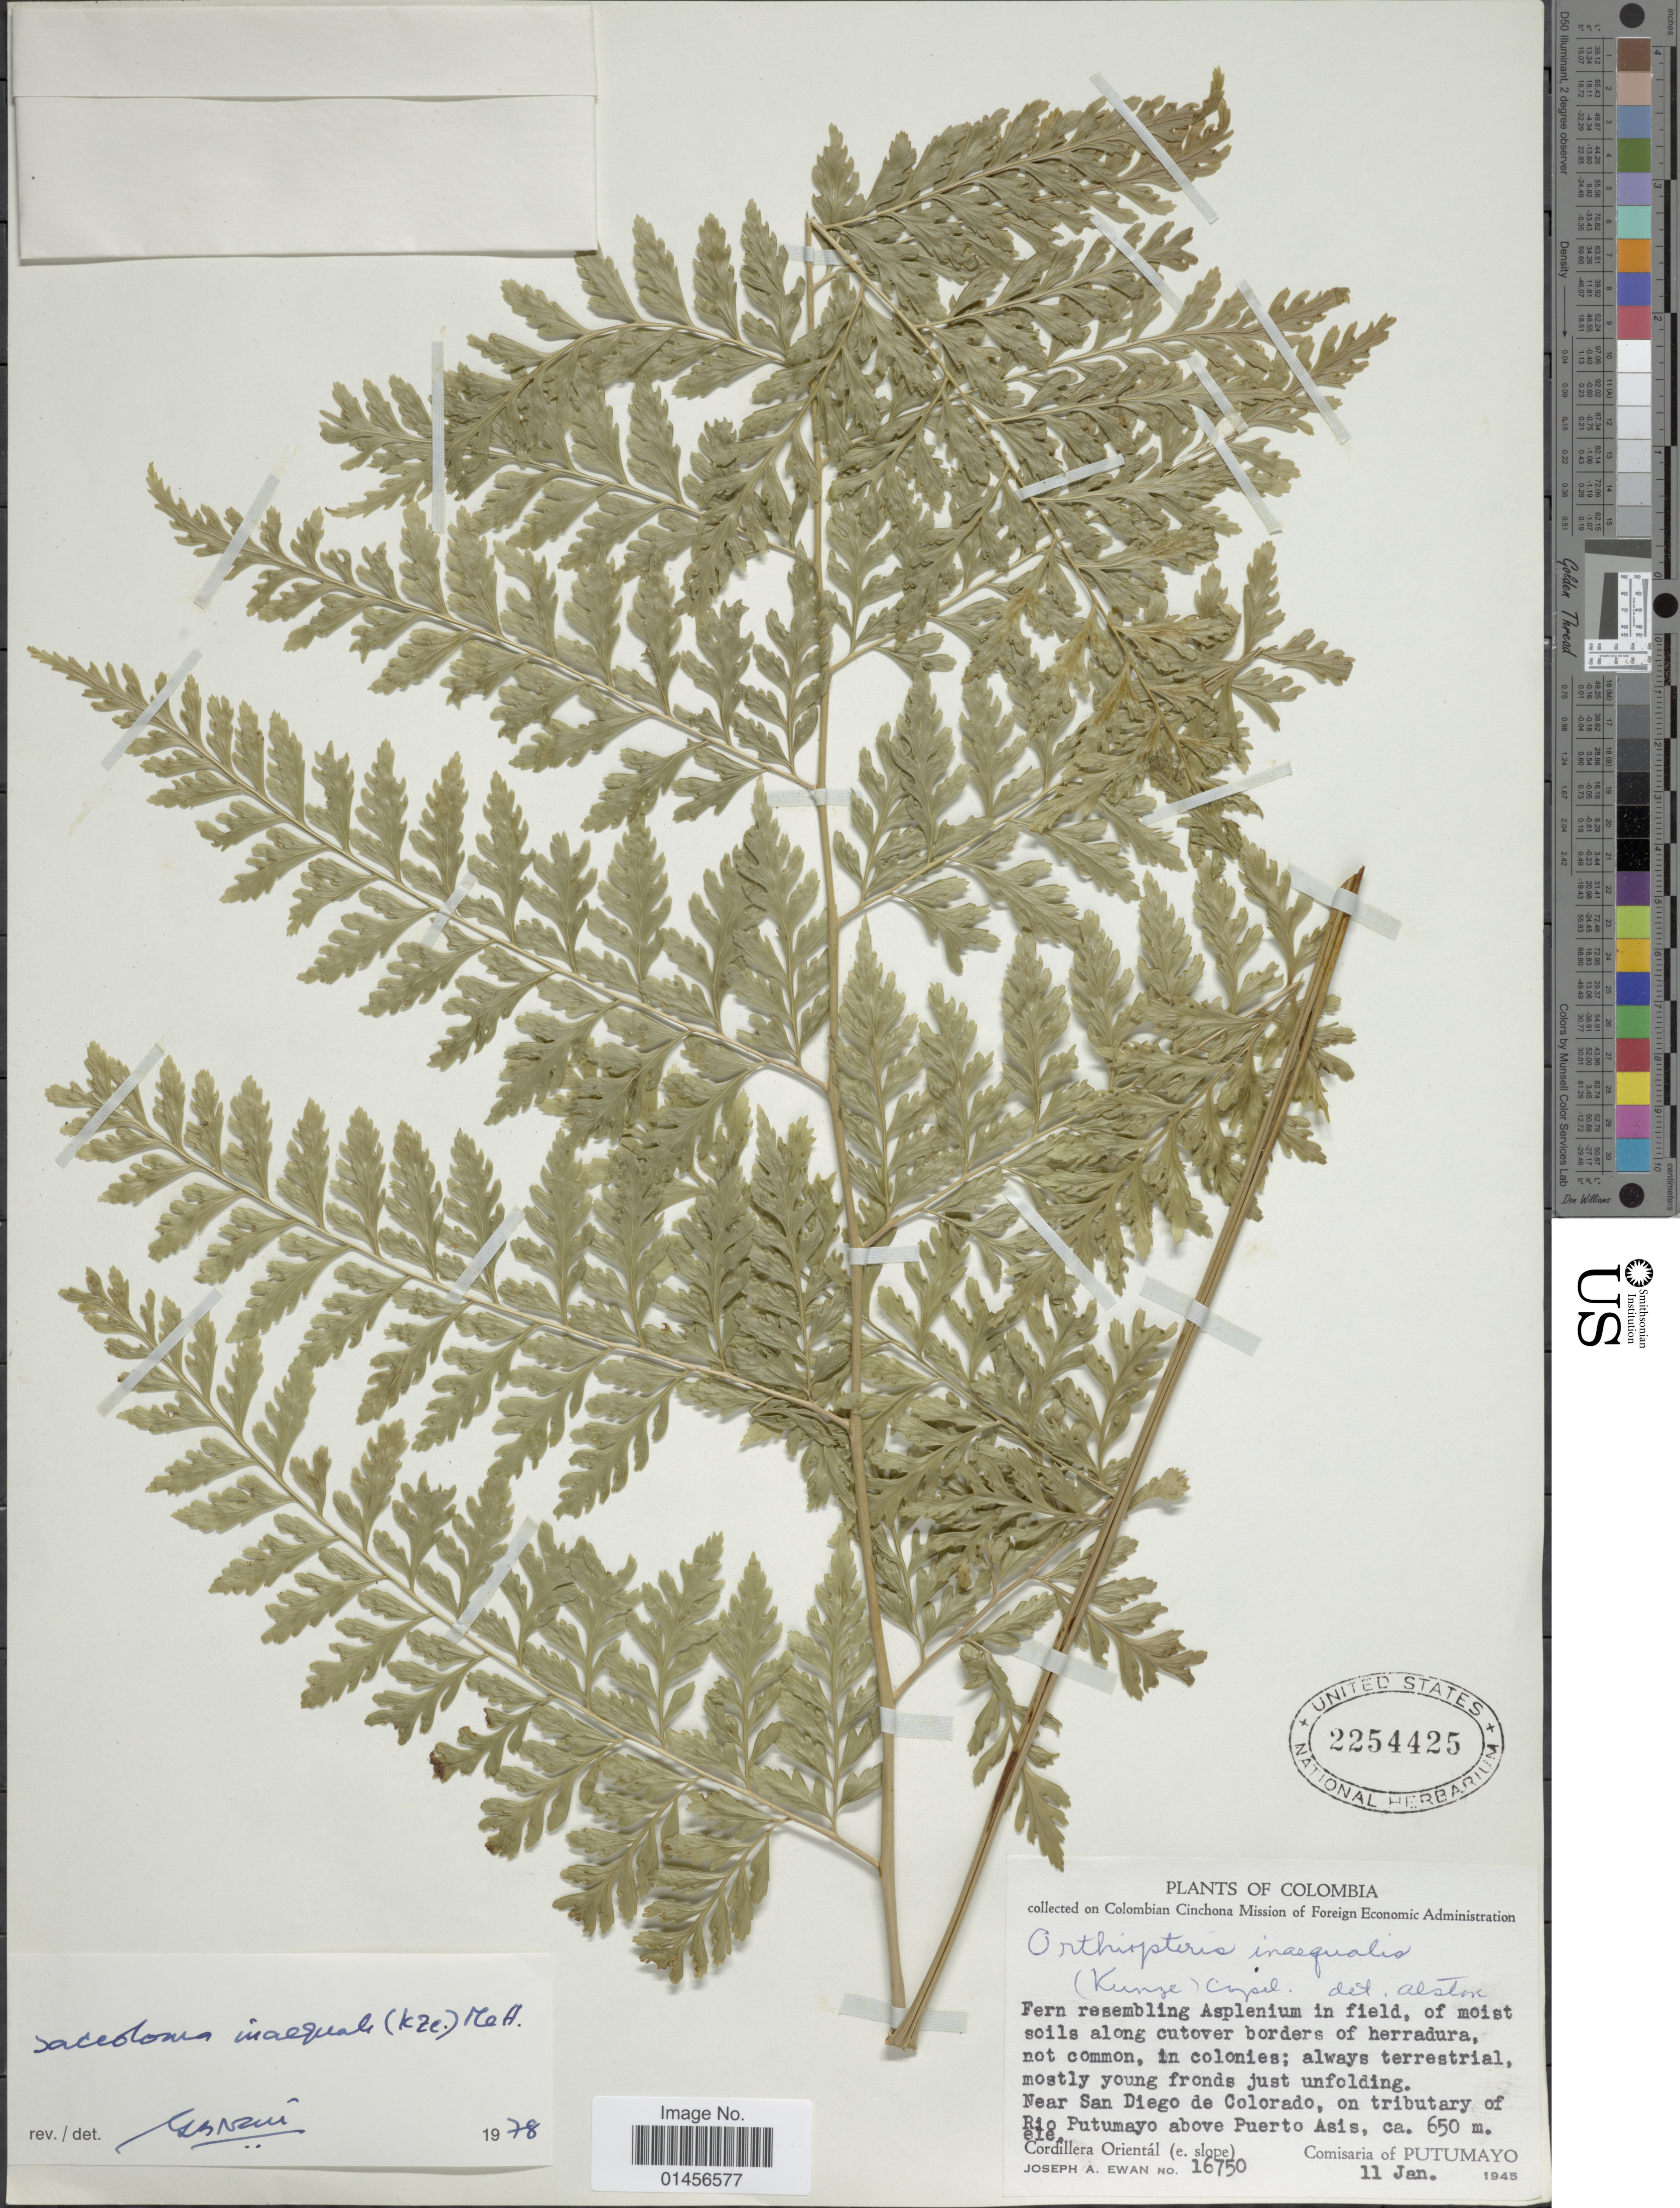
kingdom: Plantae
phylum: Tracheophyta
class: Polypodiopsida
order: Polypodiales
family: Saccolomataceae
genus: Saccoloma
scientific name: Saccoloma inaequale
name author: (Kunze) Mett.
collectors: J. A. Ewan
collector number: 16750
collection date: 1945-01-11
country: Colombia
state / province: Putumayo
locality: Near San Diego de Colorado, on tributary of Rio Putumayo above Puerto Asis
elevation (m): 650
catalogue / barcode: US 2254425